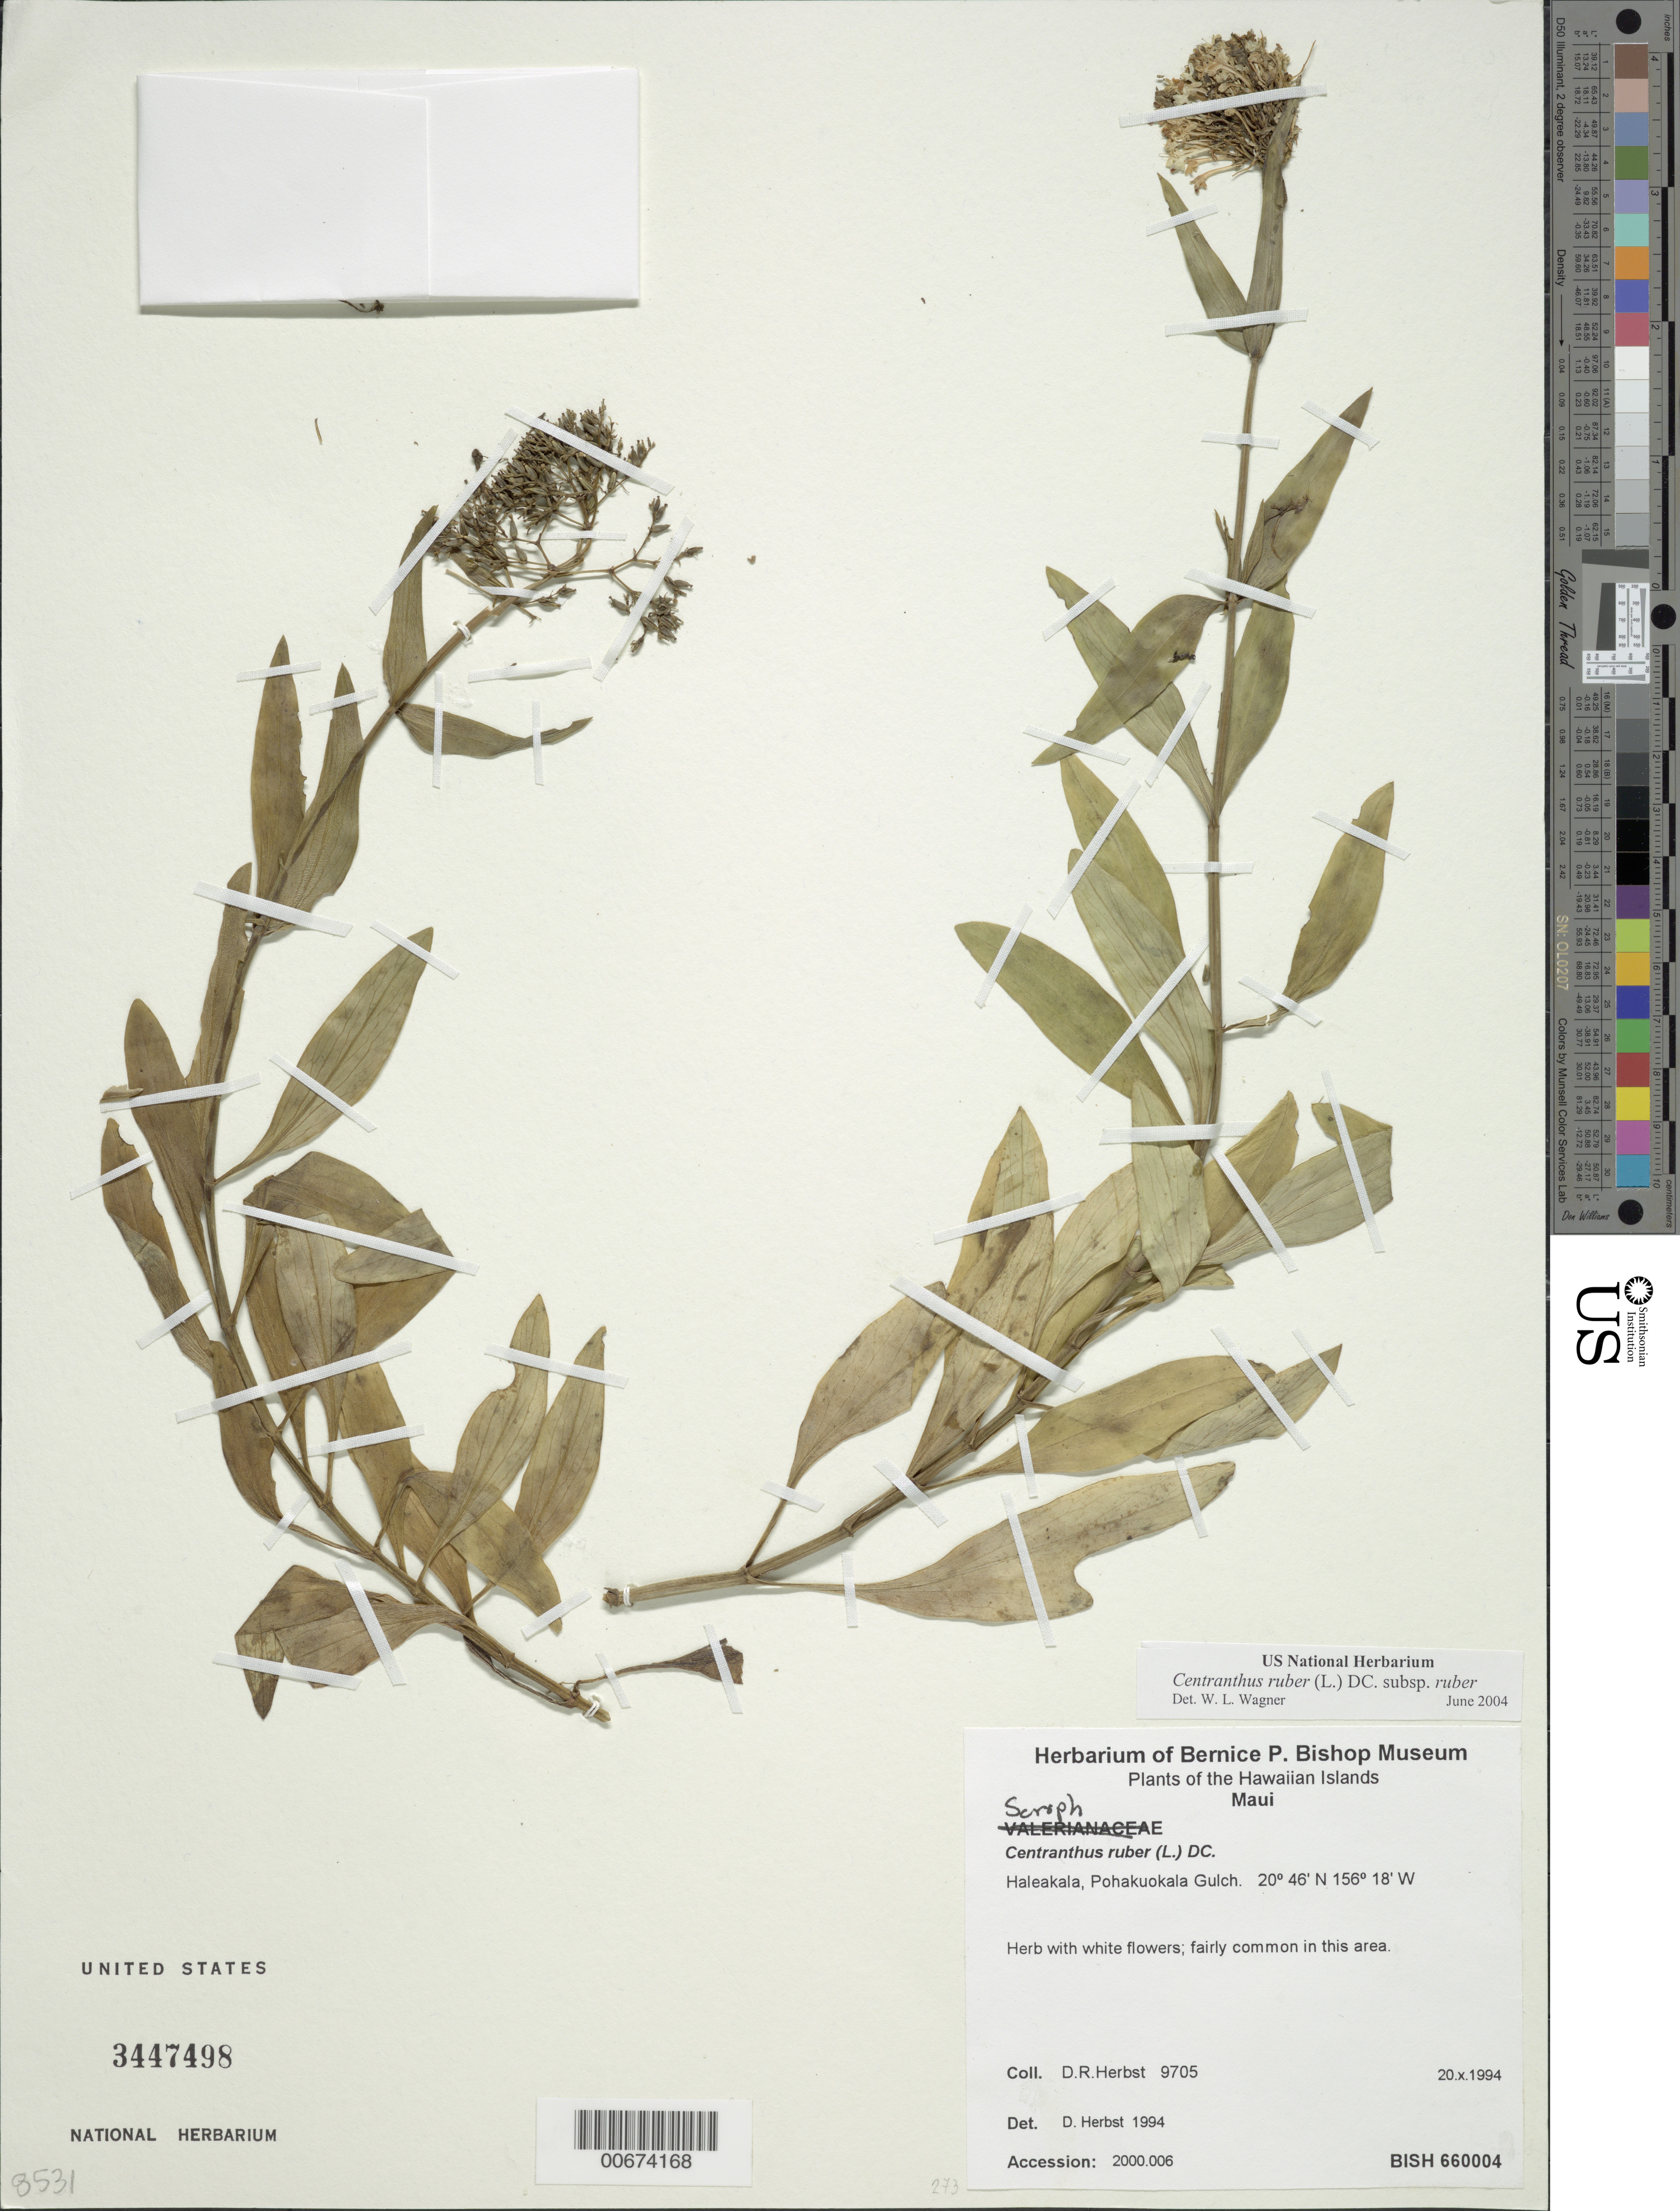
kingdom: Plantae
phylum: Tracheophyta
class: Magnoliopsida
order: Dipsacales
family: Caprifoliaceae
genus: Centranthus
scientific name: Centranthus ruber subsp. ruber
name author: (L.) DC.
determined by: Wagner, W. L., (BOT), Smithsonian Institution - National Museum of Natural History (UNITED STATES)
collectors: D. R. Herbst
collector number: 9705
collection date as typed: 20 Oct 1994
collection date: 1994-10-20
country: United States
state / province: Hawaii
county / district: Maui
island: Maui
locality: Haleakala, Pohakuokala Gulch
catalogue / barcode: US 3447498